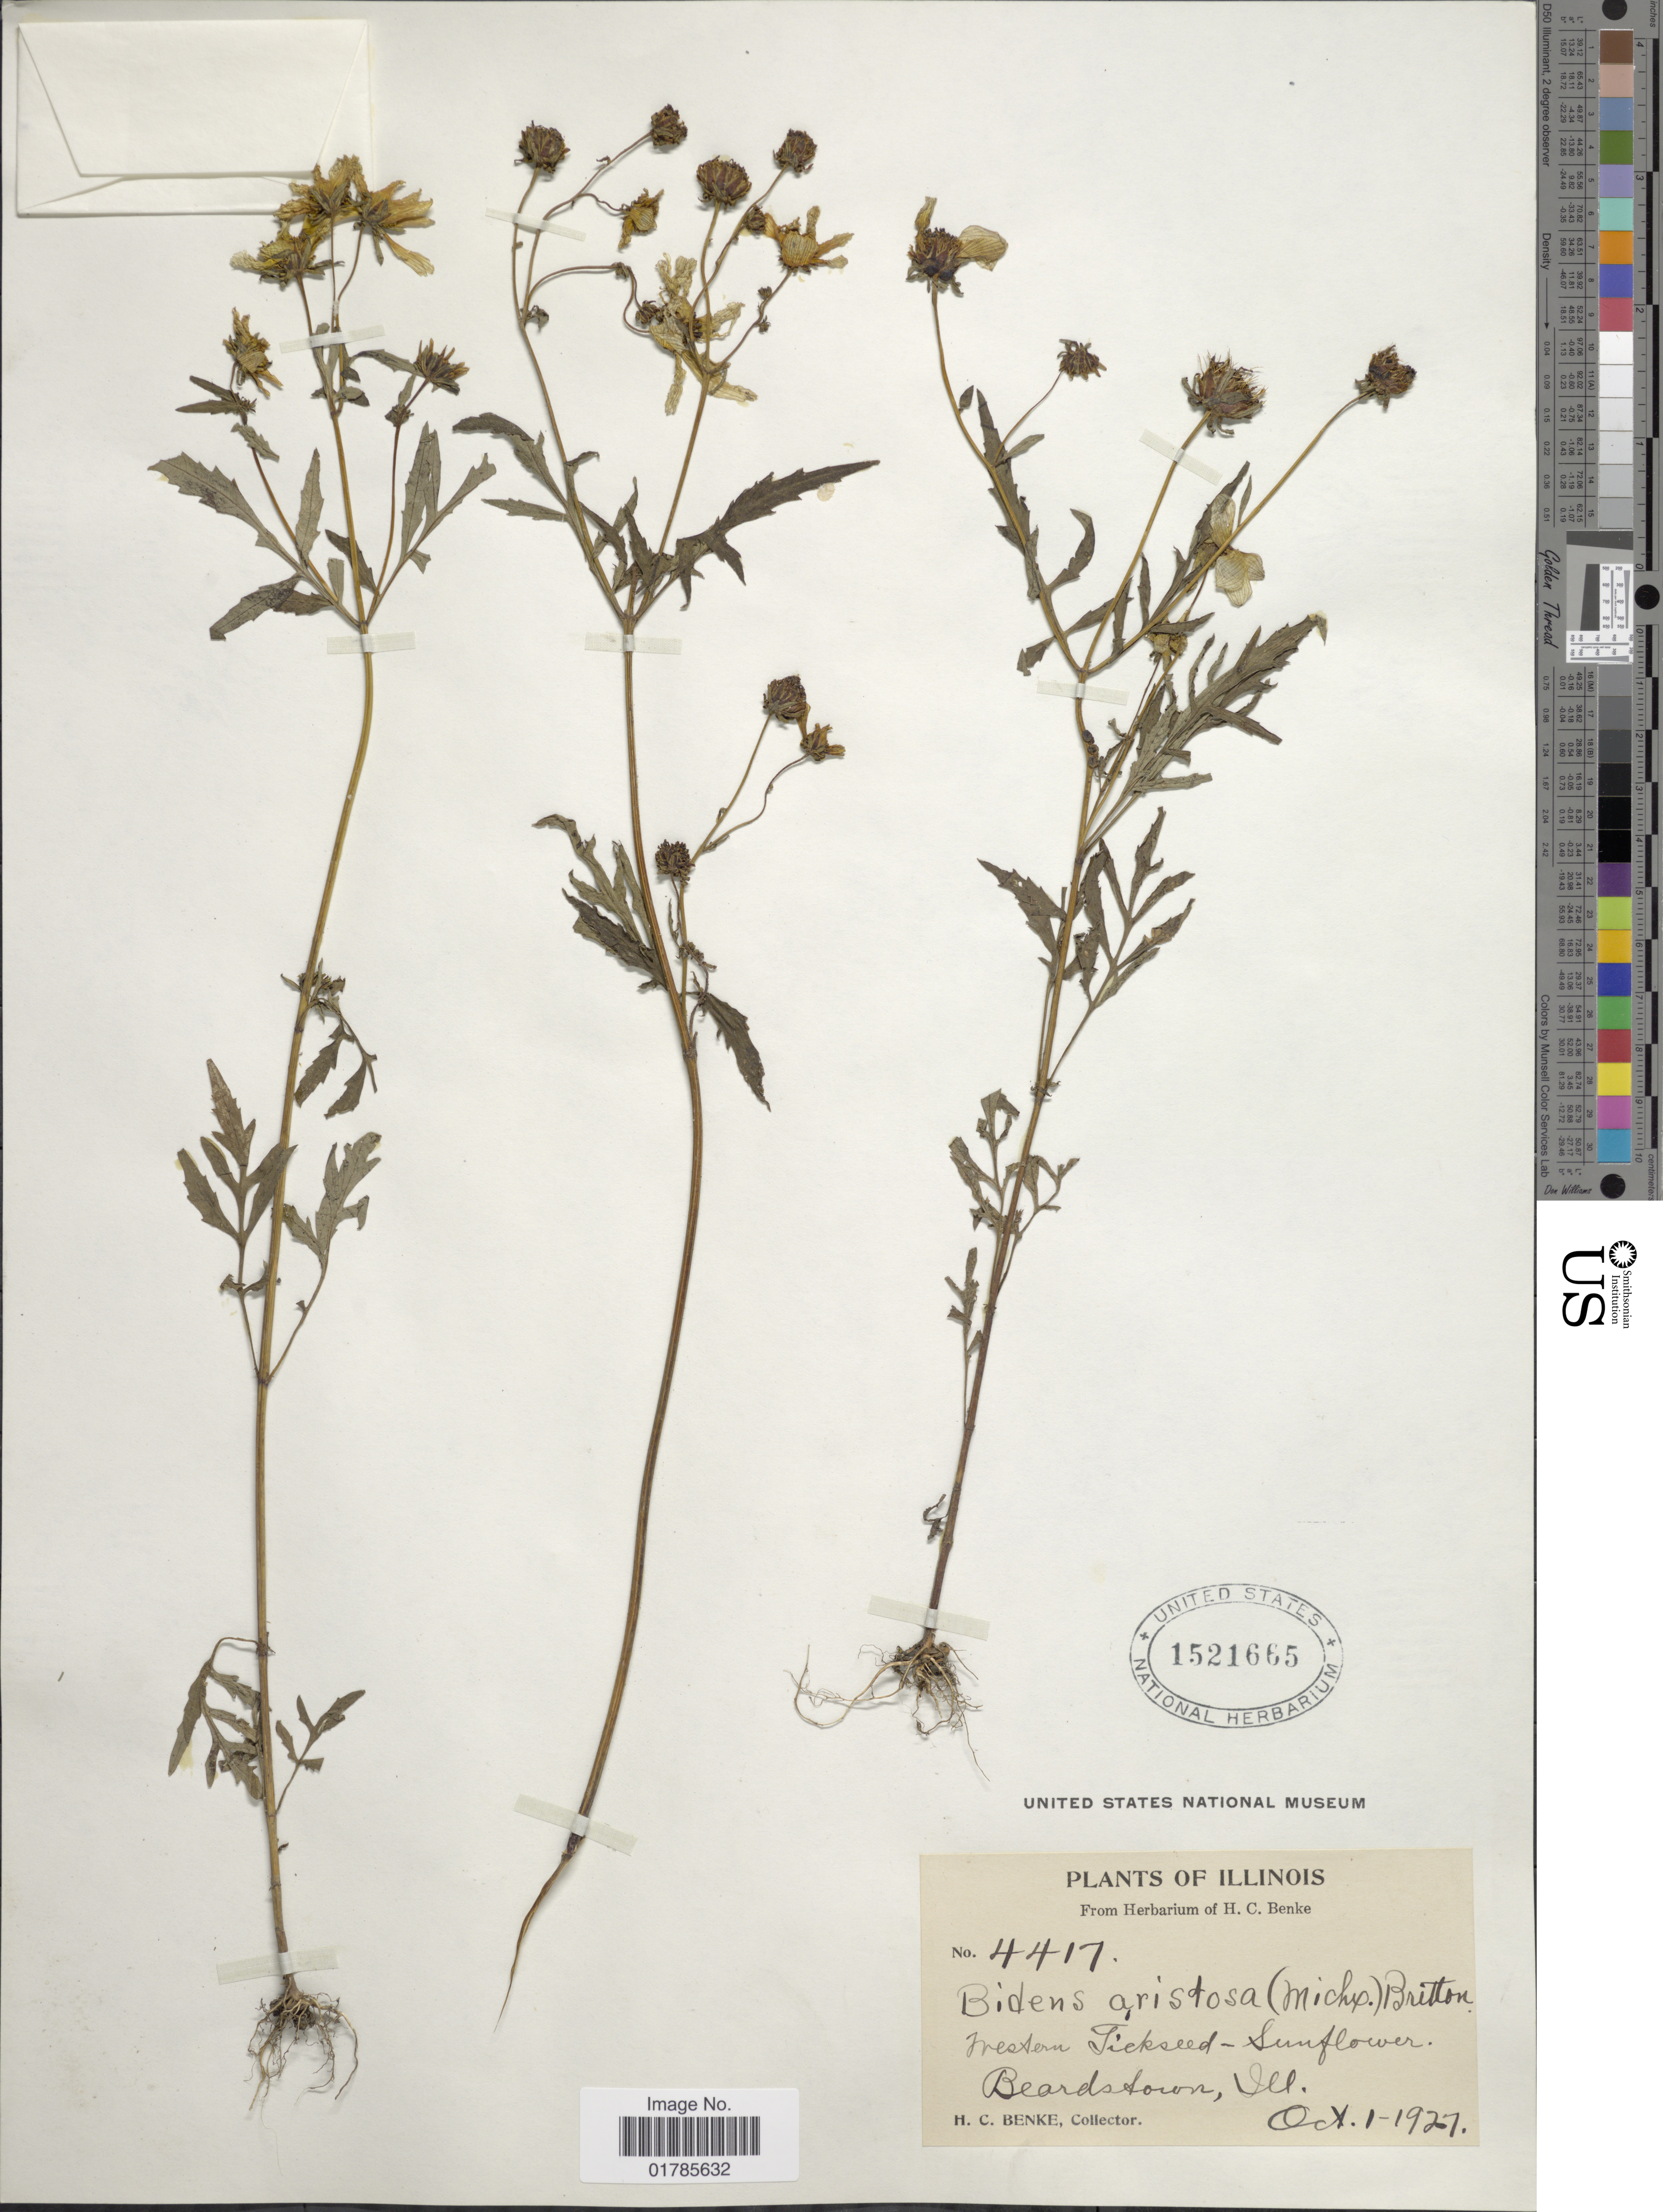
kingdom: Plantae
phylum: Tracheophyta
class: Magnoliopsida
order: Asterales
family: Asteraceae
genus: Bidens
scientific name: Bidens aristosa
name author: (Michx.) Britton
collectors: H. Benke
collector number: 4417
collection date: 1927-10-01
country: United States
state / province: Illinois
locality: Beardstown, Ill.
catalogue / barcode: US 1521665